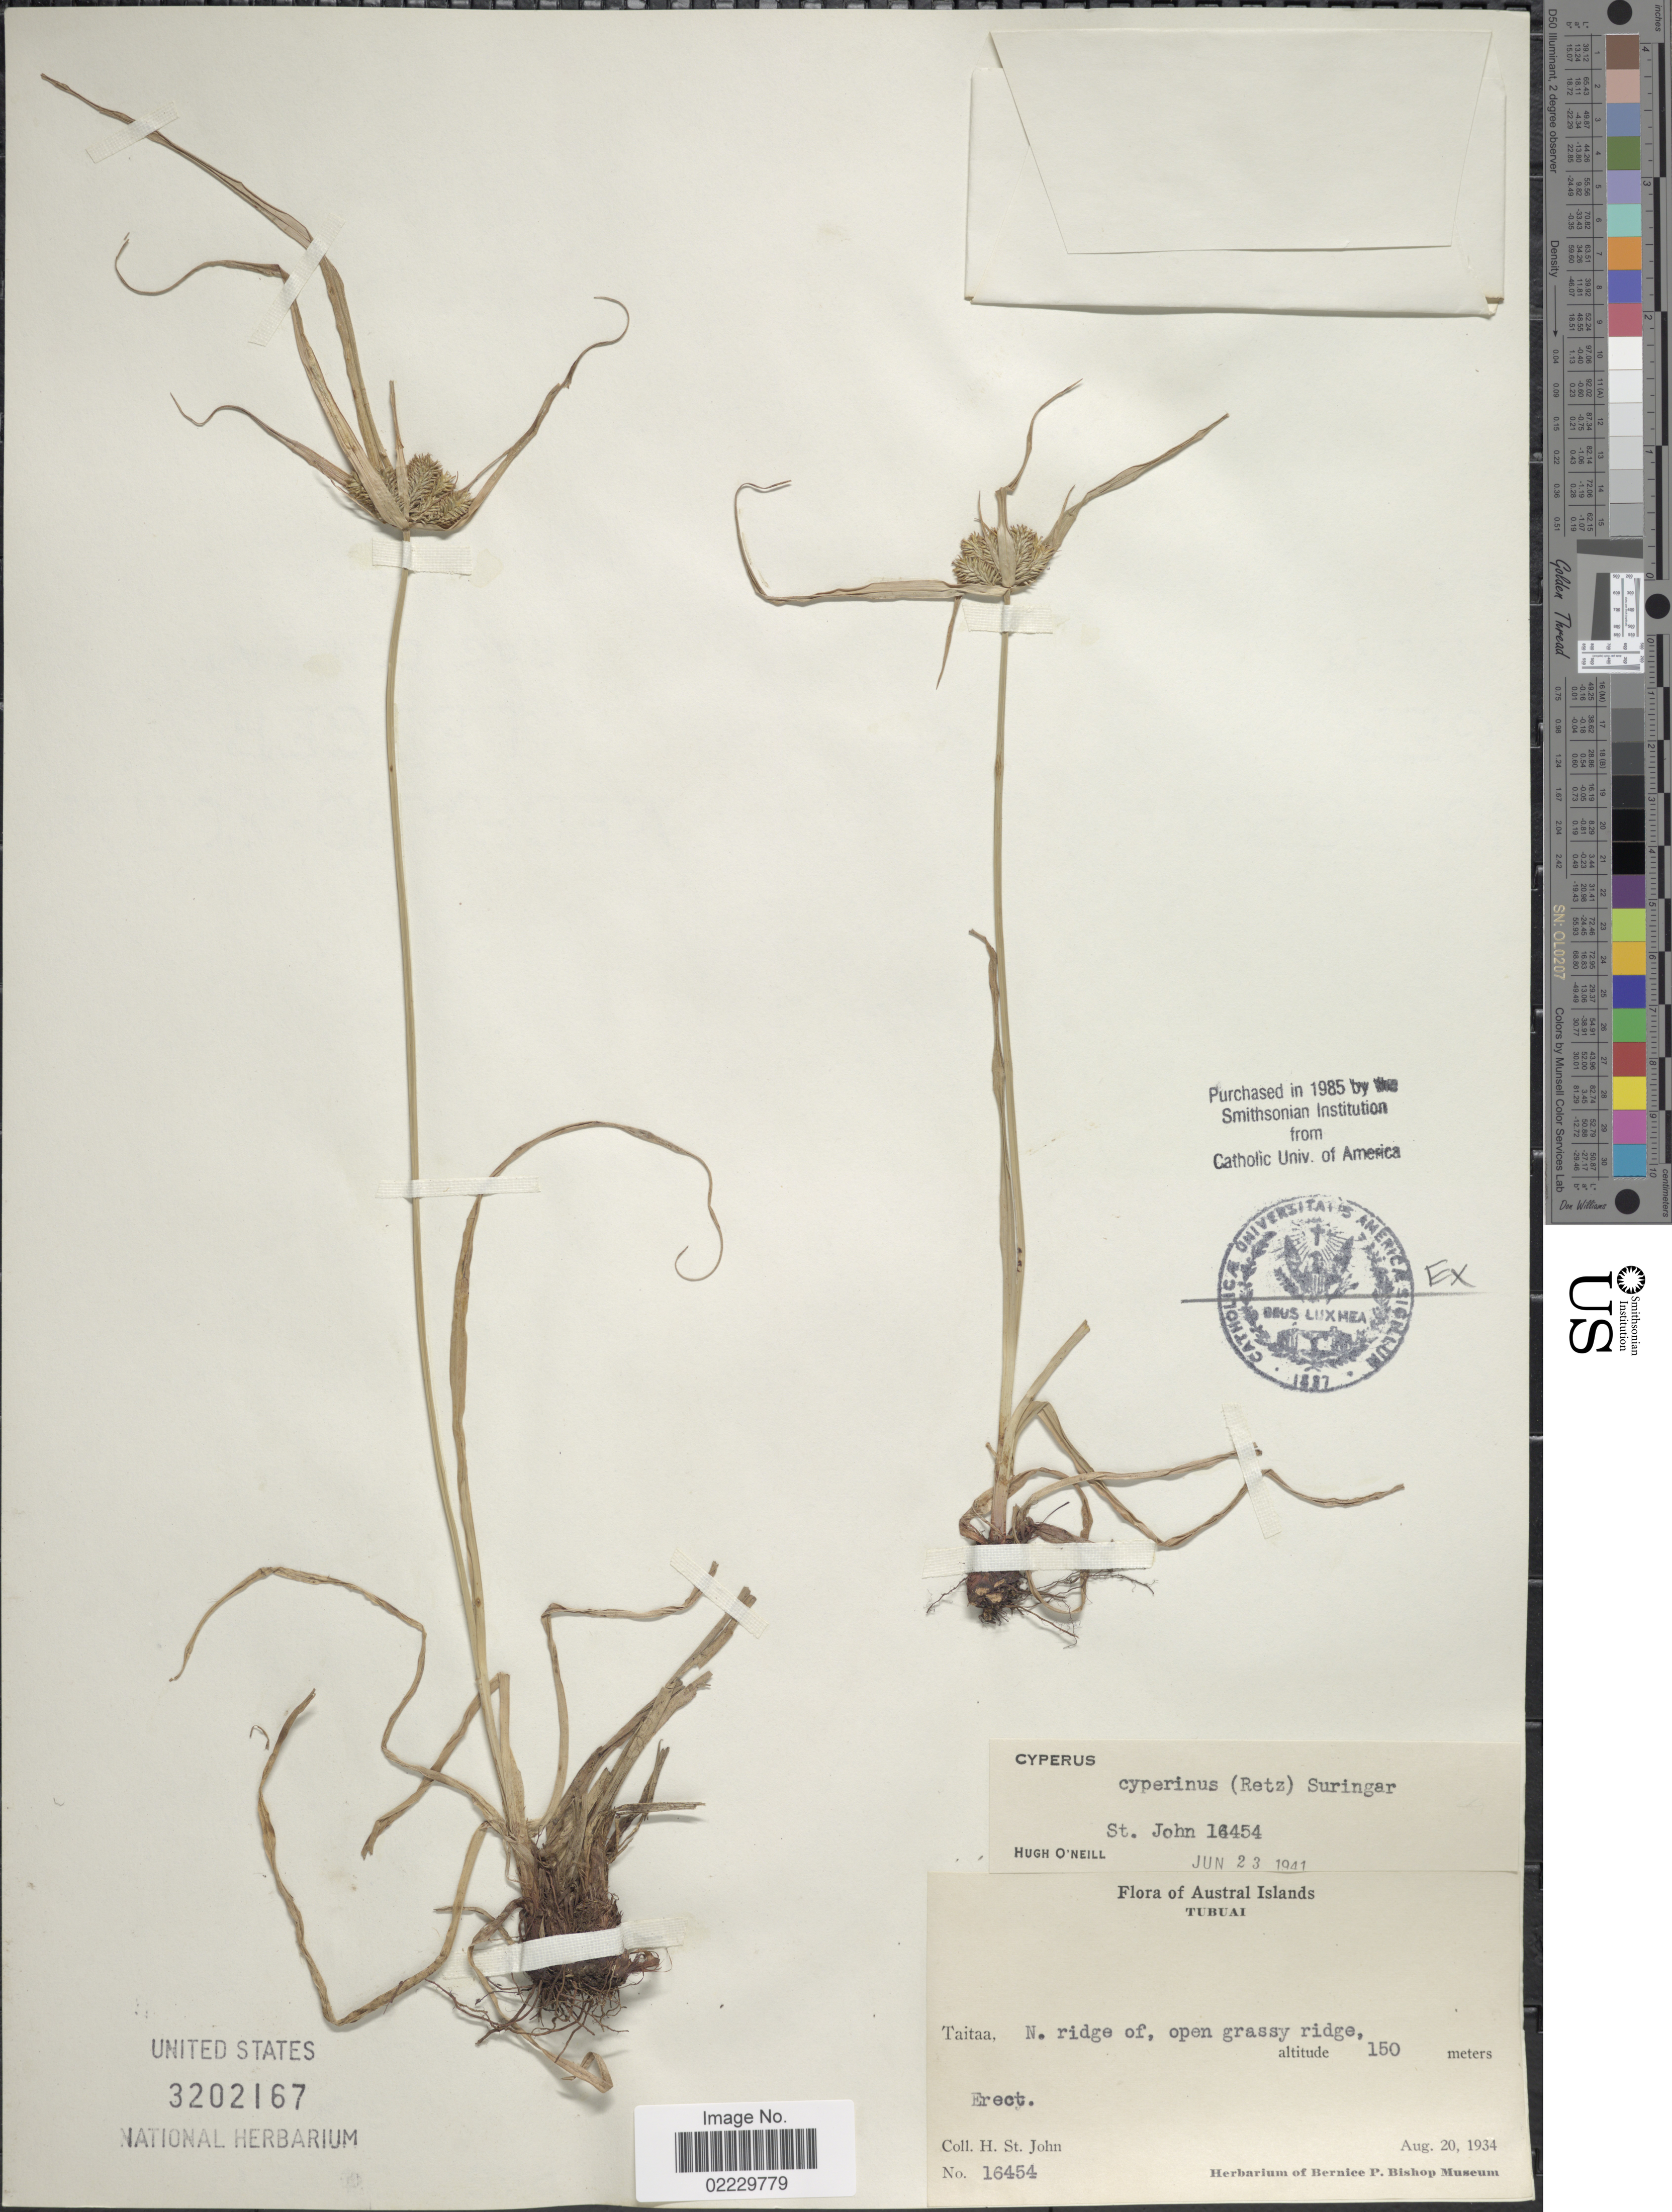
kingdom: Plantae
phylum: Tracheophyta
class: Liliopsida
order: Poales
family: Cyperaceae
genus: Cyperus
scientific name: Cyperus cyperinus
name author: (Retz.) Valck. Sur.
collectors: H. St. John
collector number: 16454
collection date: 1934-08-20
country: French Polynesia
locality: Austral Islands. Tubuai. Taitaa, N. ridge of, open grassy ridge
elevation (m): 150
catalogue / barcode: US 3202197